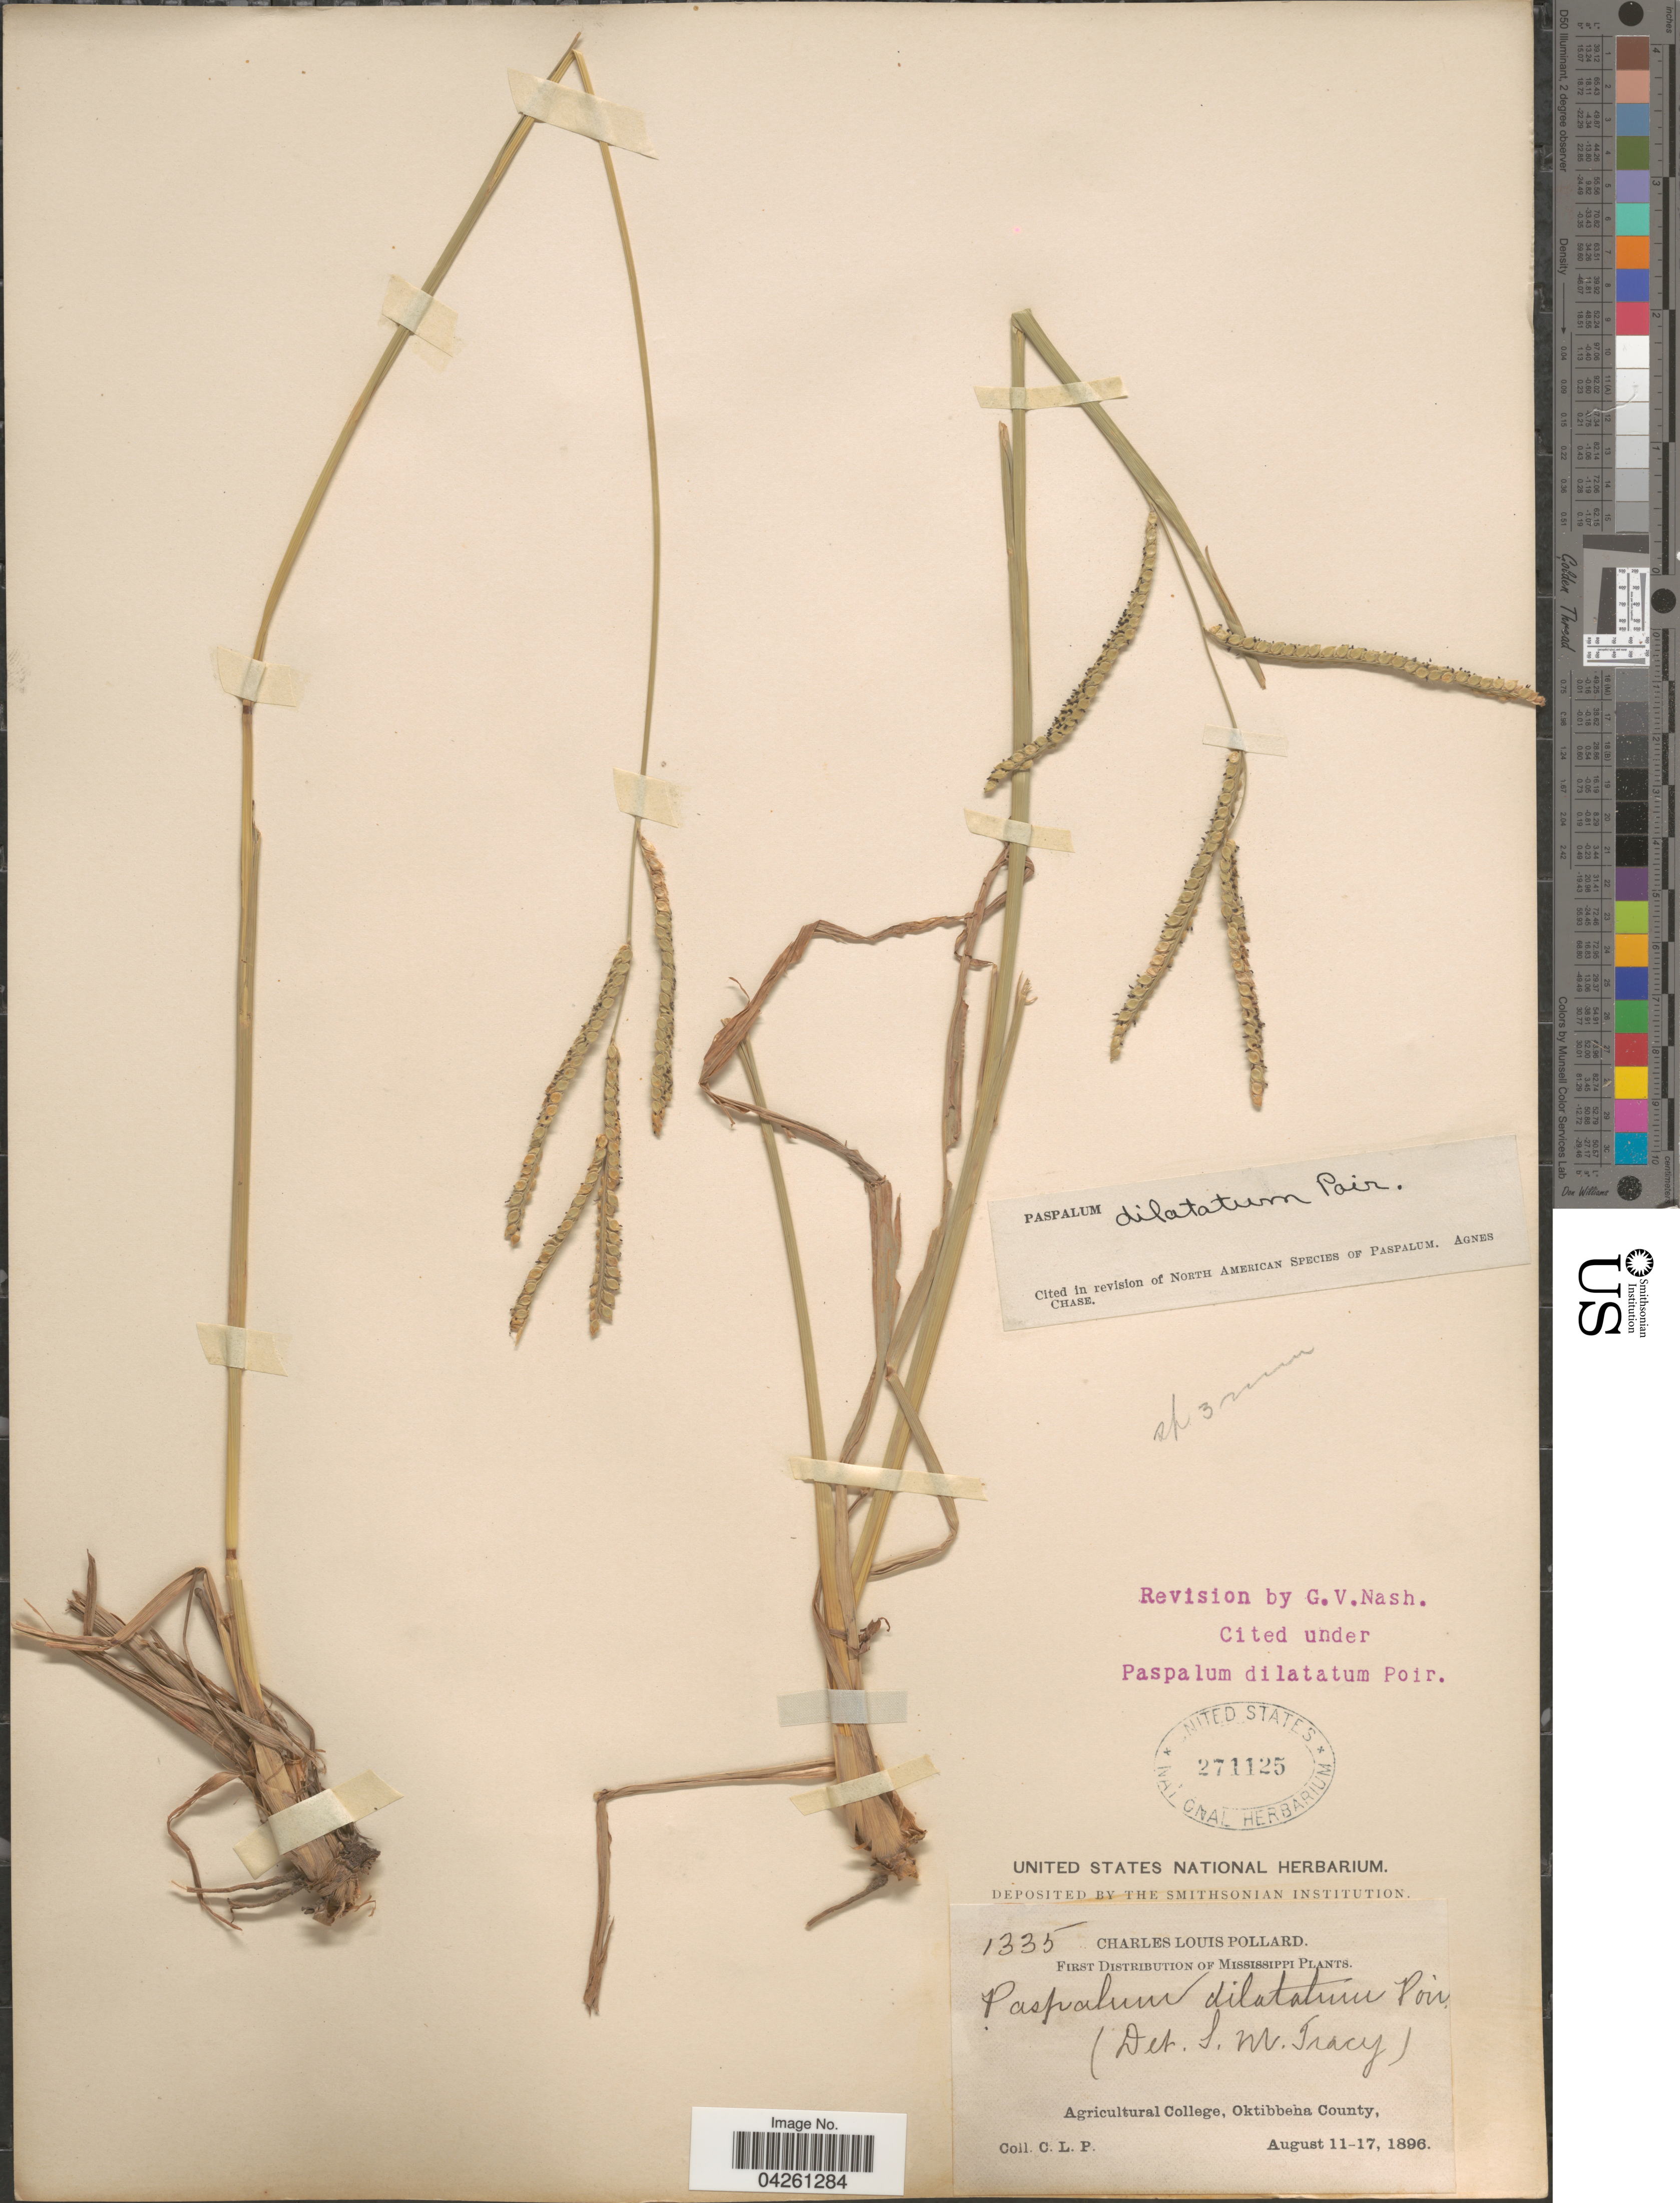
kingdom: Plantae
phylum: Tracheophyta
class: Liliopsida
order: Poales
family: Poaceae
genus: Paspalum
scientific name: Paspalum dilatatum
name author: Poir.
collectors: C. L. Pollard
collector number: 1335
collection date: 1896-08-11/1896-08-17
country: United States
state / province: Mississippi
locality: Agricultural College, Oktibbeha County.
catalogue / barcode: US 271125